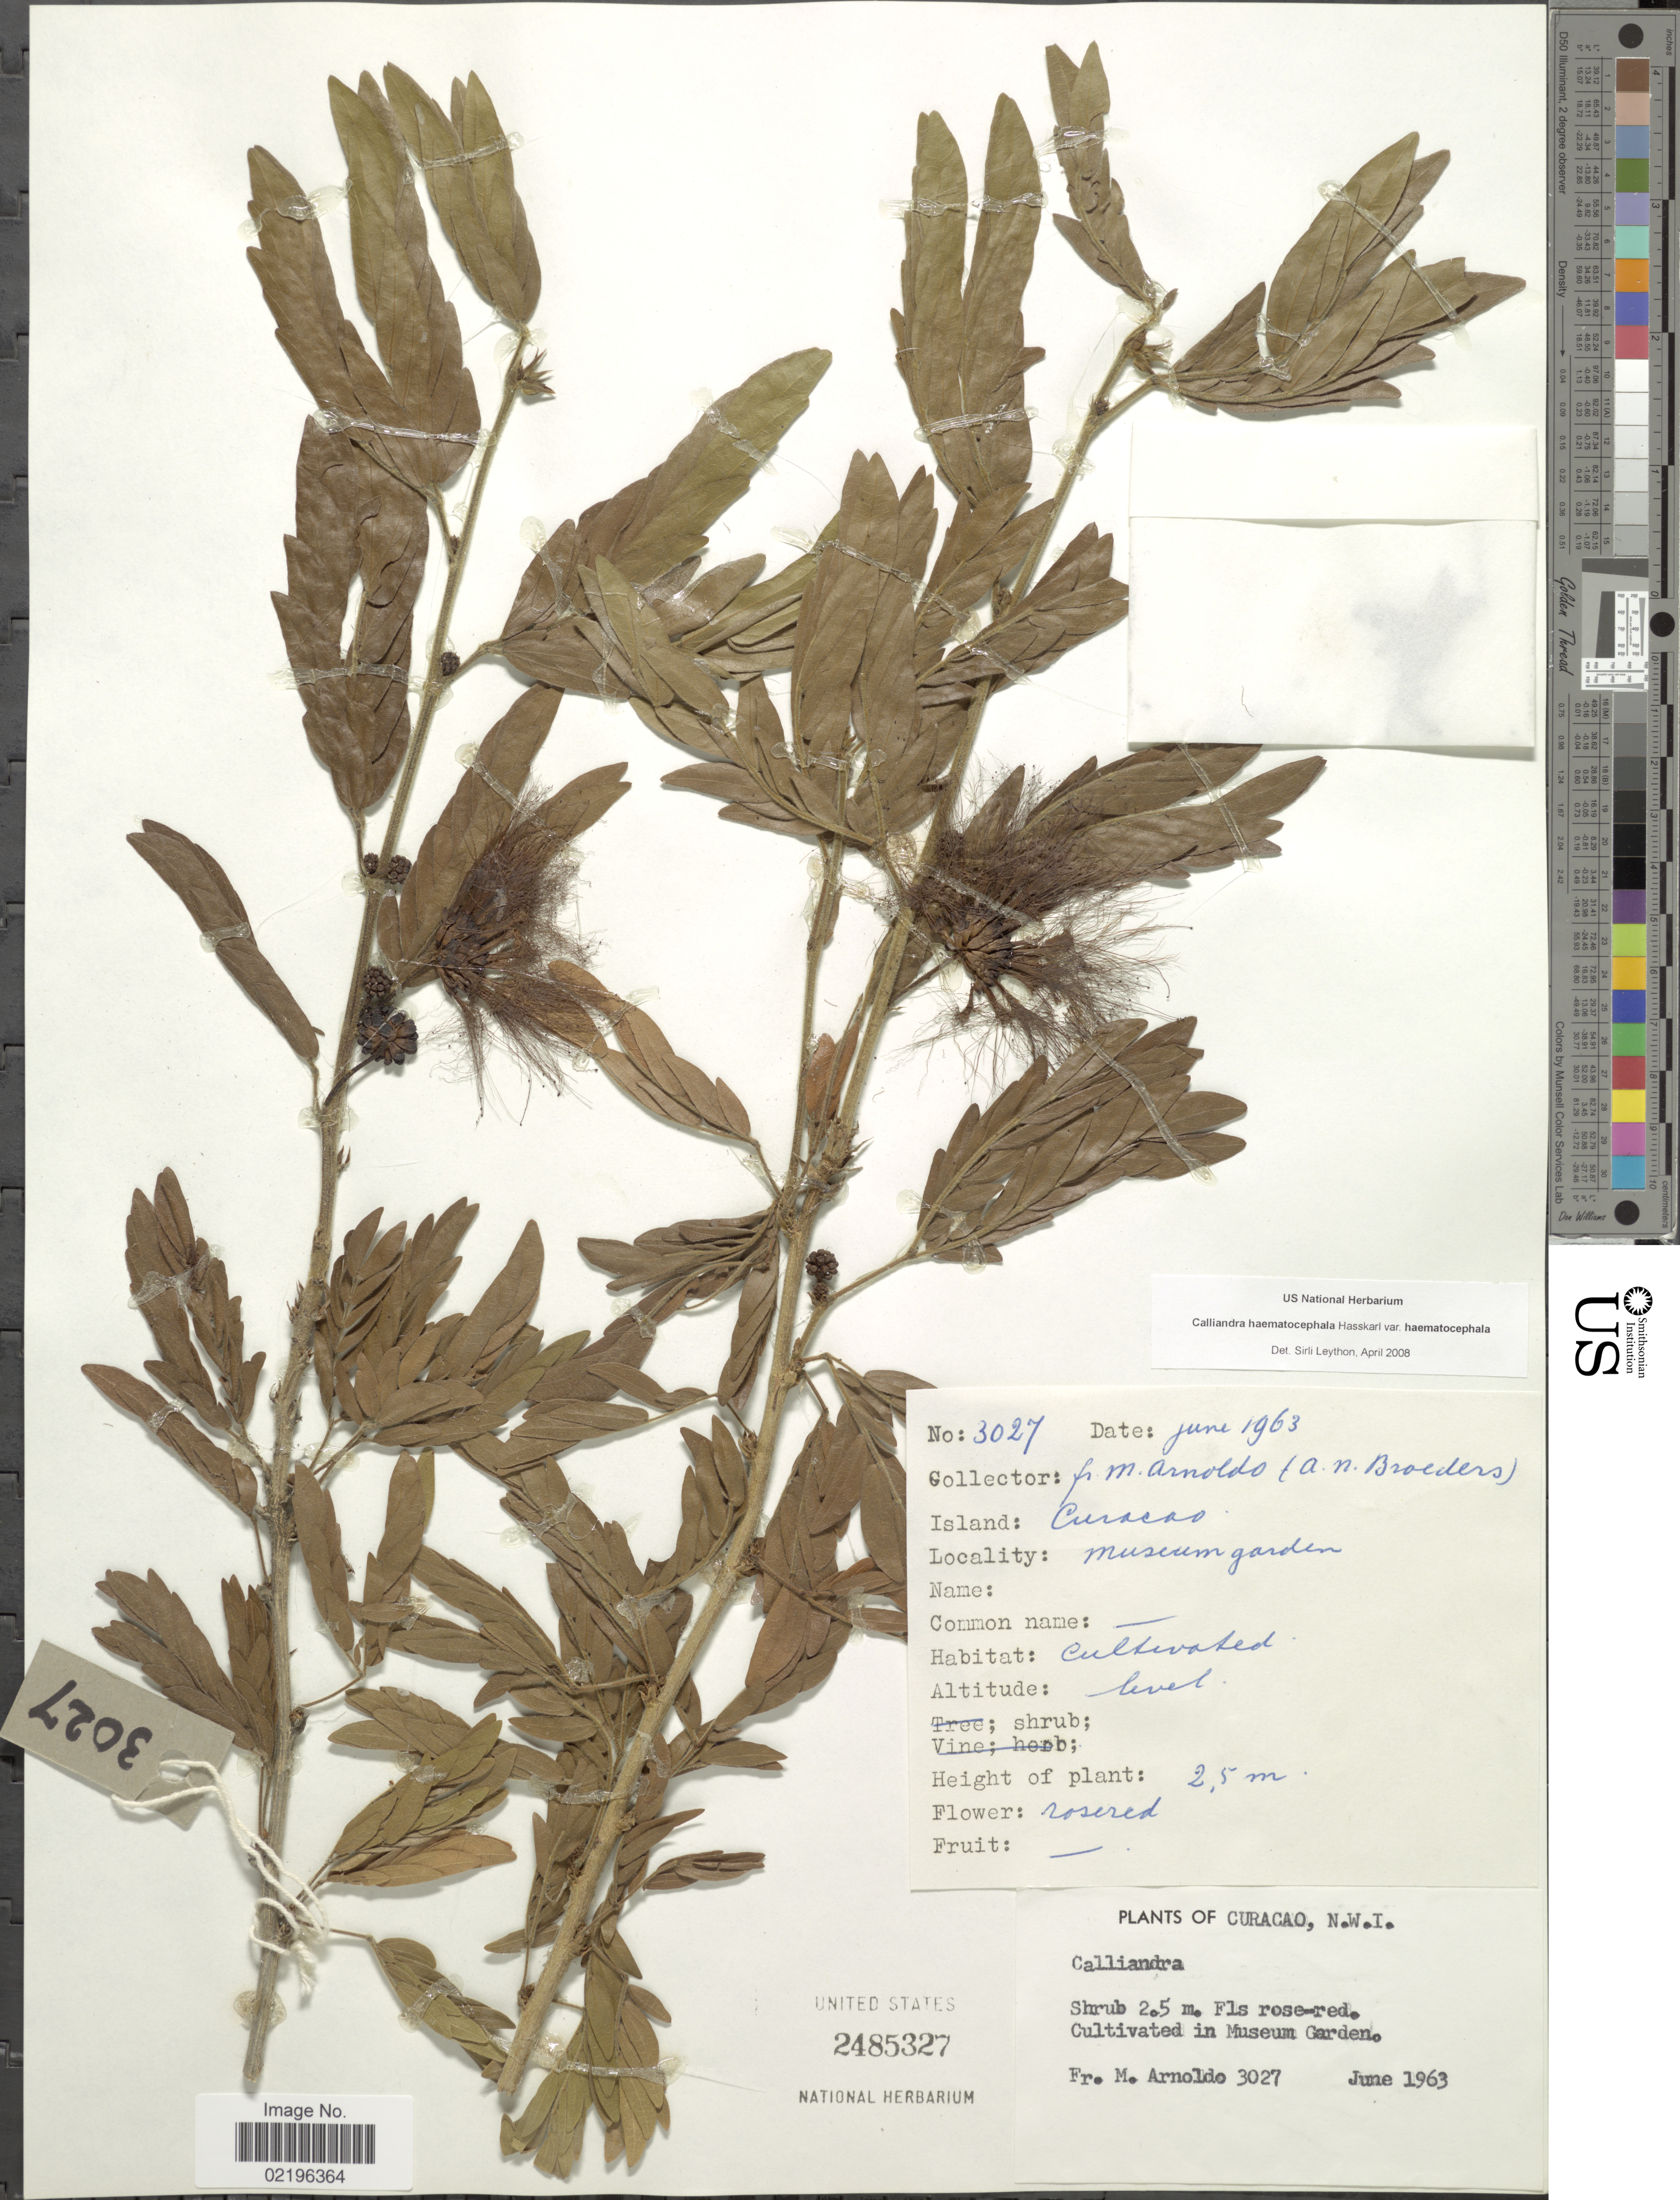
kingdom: Plantae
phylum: Tracheophyta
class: Magnoliopsida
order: Fabales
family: Fabaceae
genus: Calliandra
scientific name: Calliandra haematocephala var. haematocephala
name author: Hassk.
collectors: N. Arnoldo-Broeders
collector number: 3027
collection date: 1963-06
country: Curaçao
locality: Curacao, N. W. I. Cultivated in Museum Garden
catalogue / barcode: US 2485327